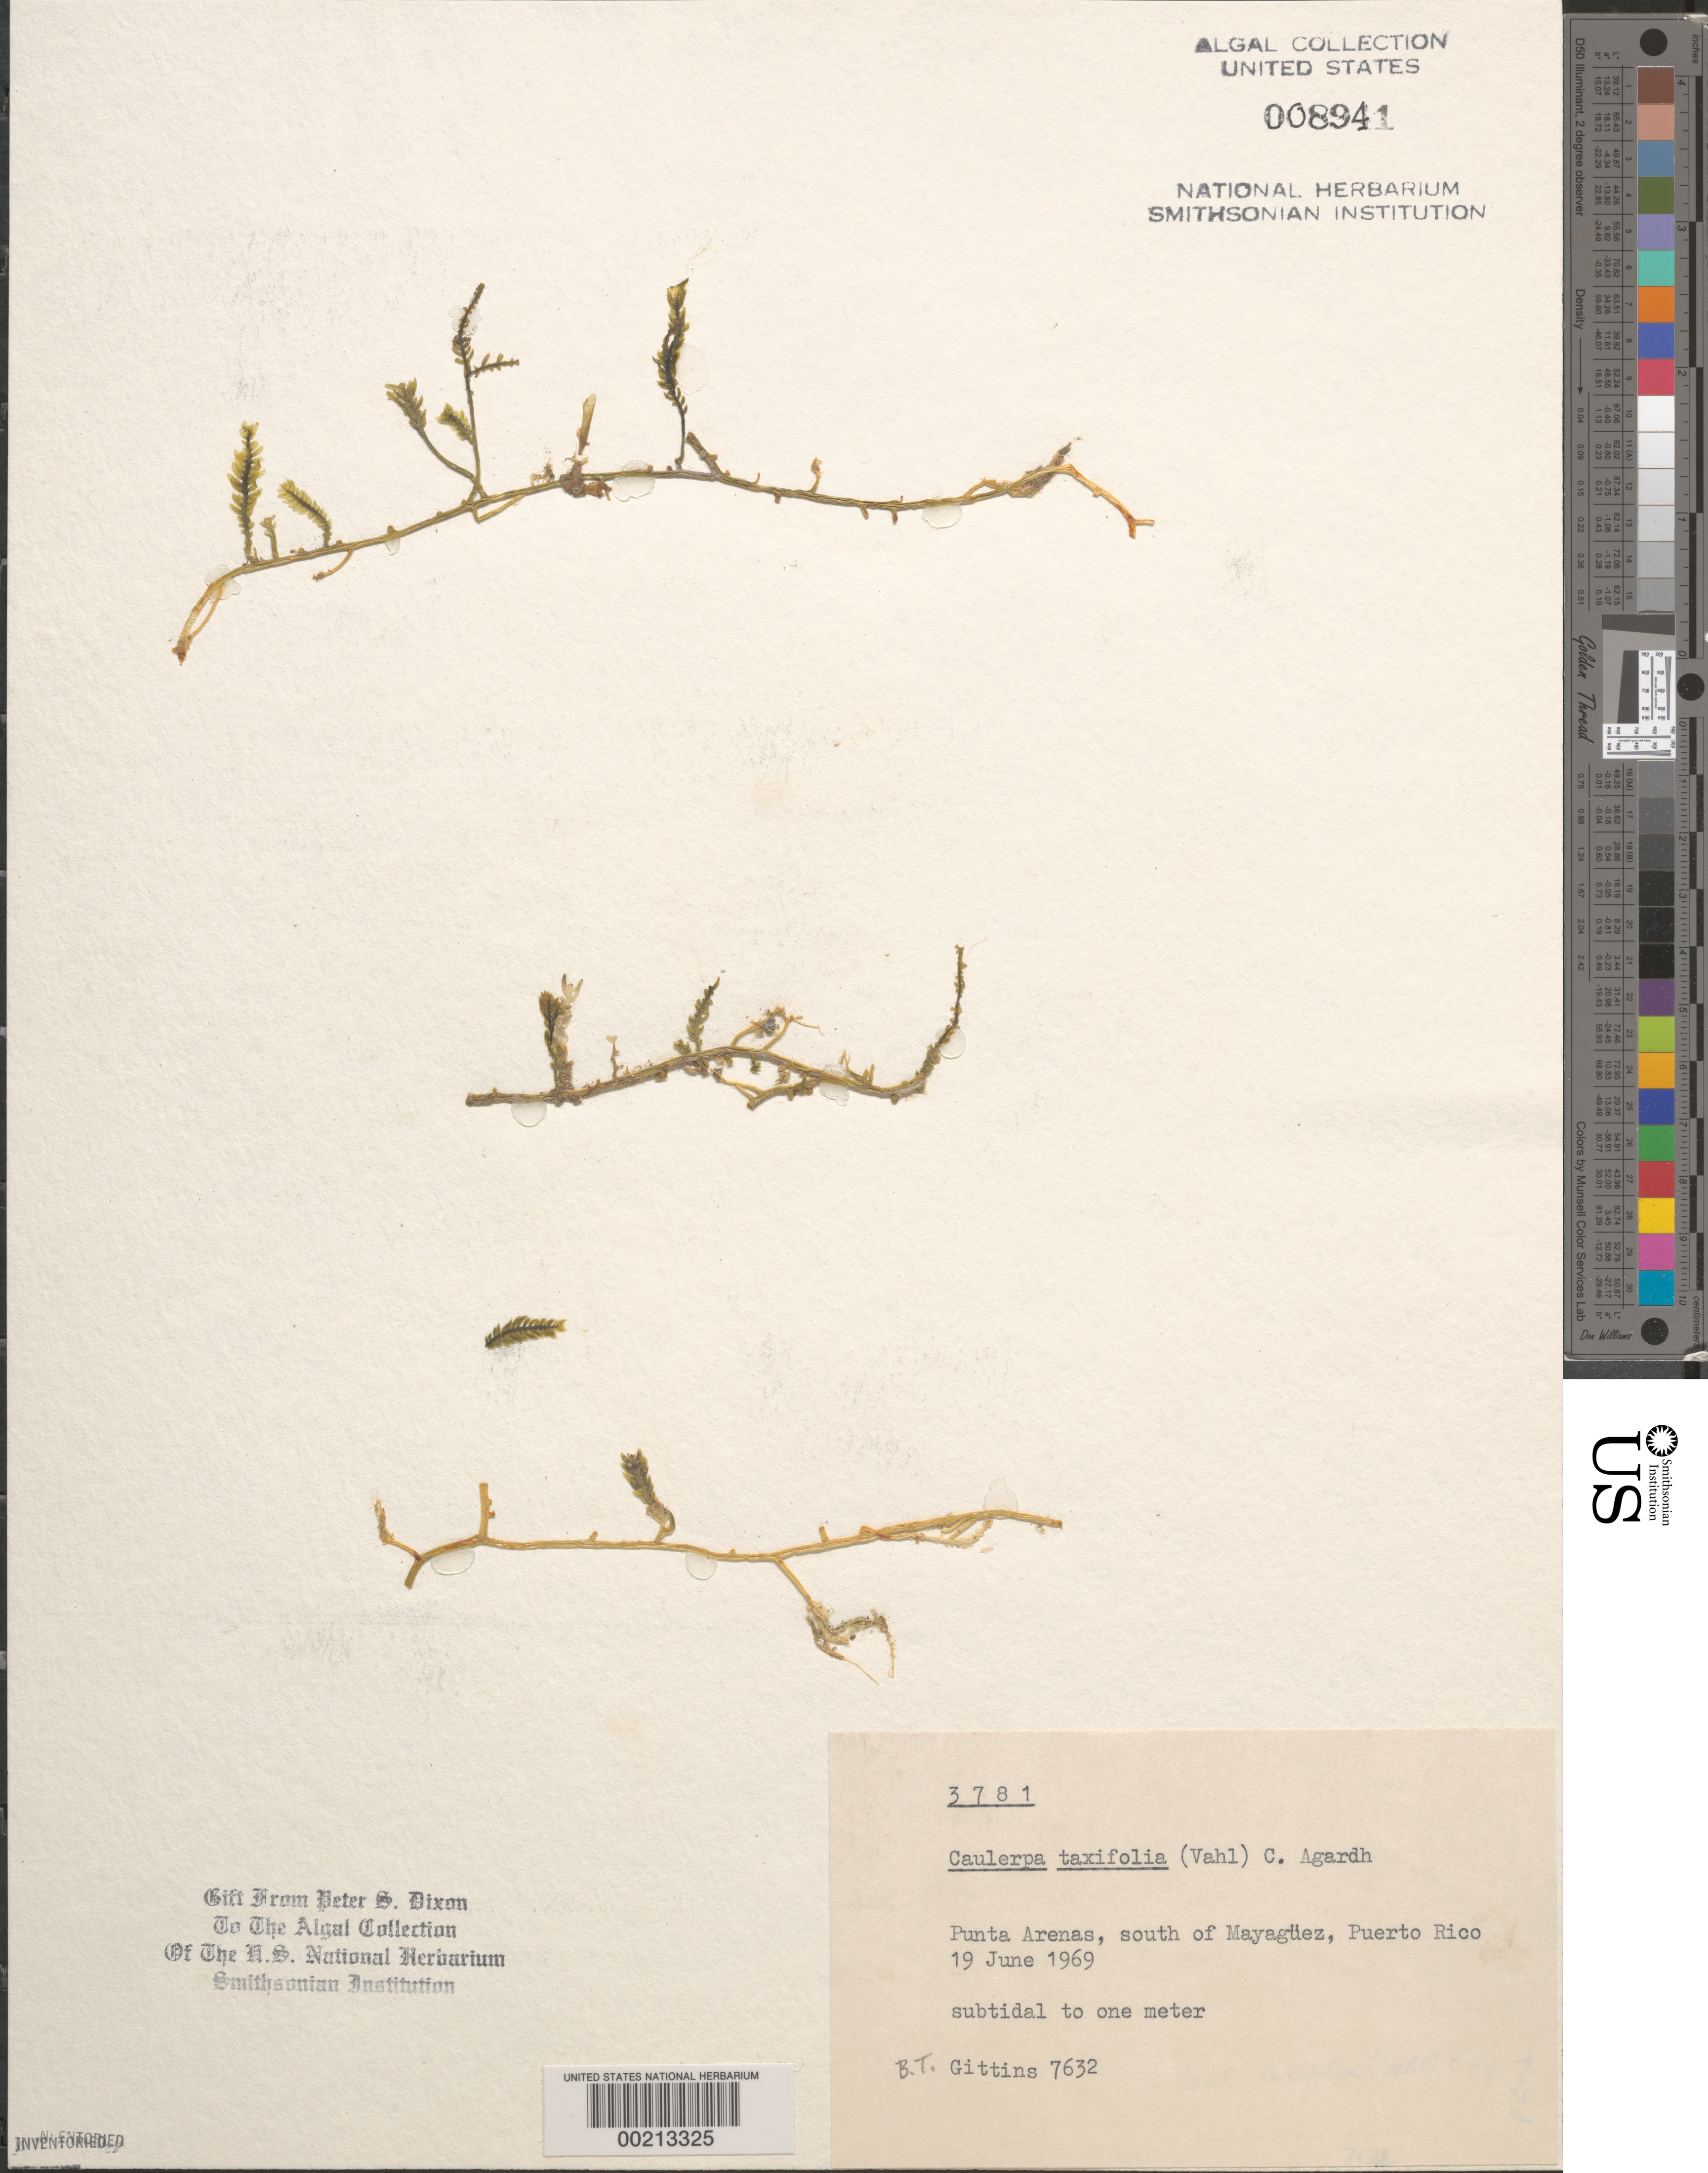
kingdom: Plantae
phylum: Chlorophyta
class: Ulvophyceae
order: Bryopsidales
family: Caulerpaceae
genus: Caulerpa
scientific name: Caulerpa taxifolia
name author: (M. Vahl) C. Agardh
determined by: Dixon, P. S.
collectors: B. Gittins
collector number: BTG 7632 & PSD 3781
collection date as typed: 19 Jun 1969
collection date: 1969-06-19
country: Puerto Rico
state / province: Mayaguez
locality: Punta arenas, south of mayaguez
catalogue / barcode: US 8941